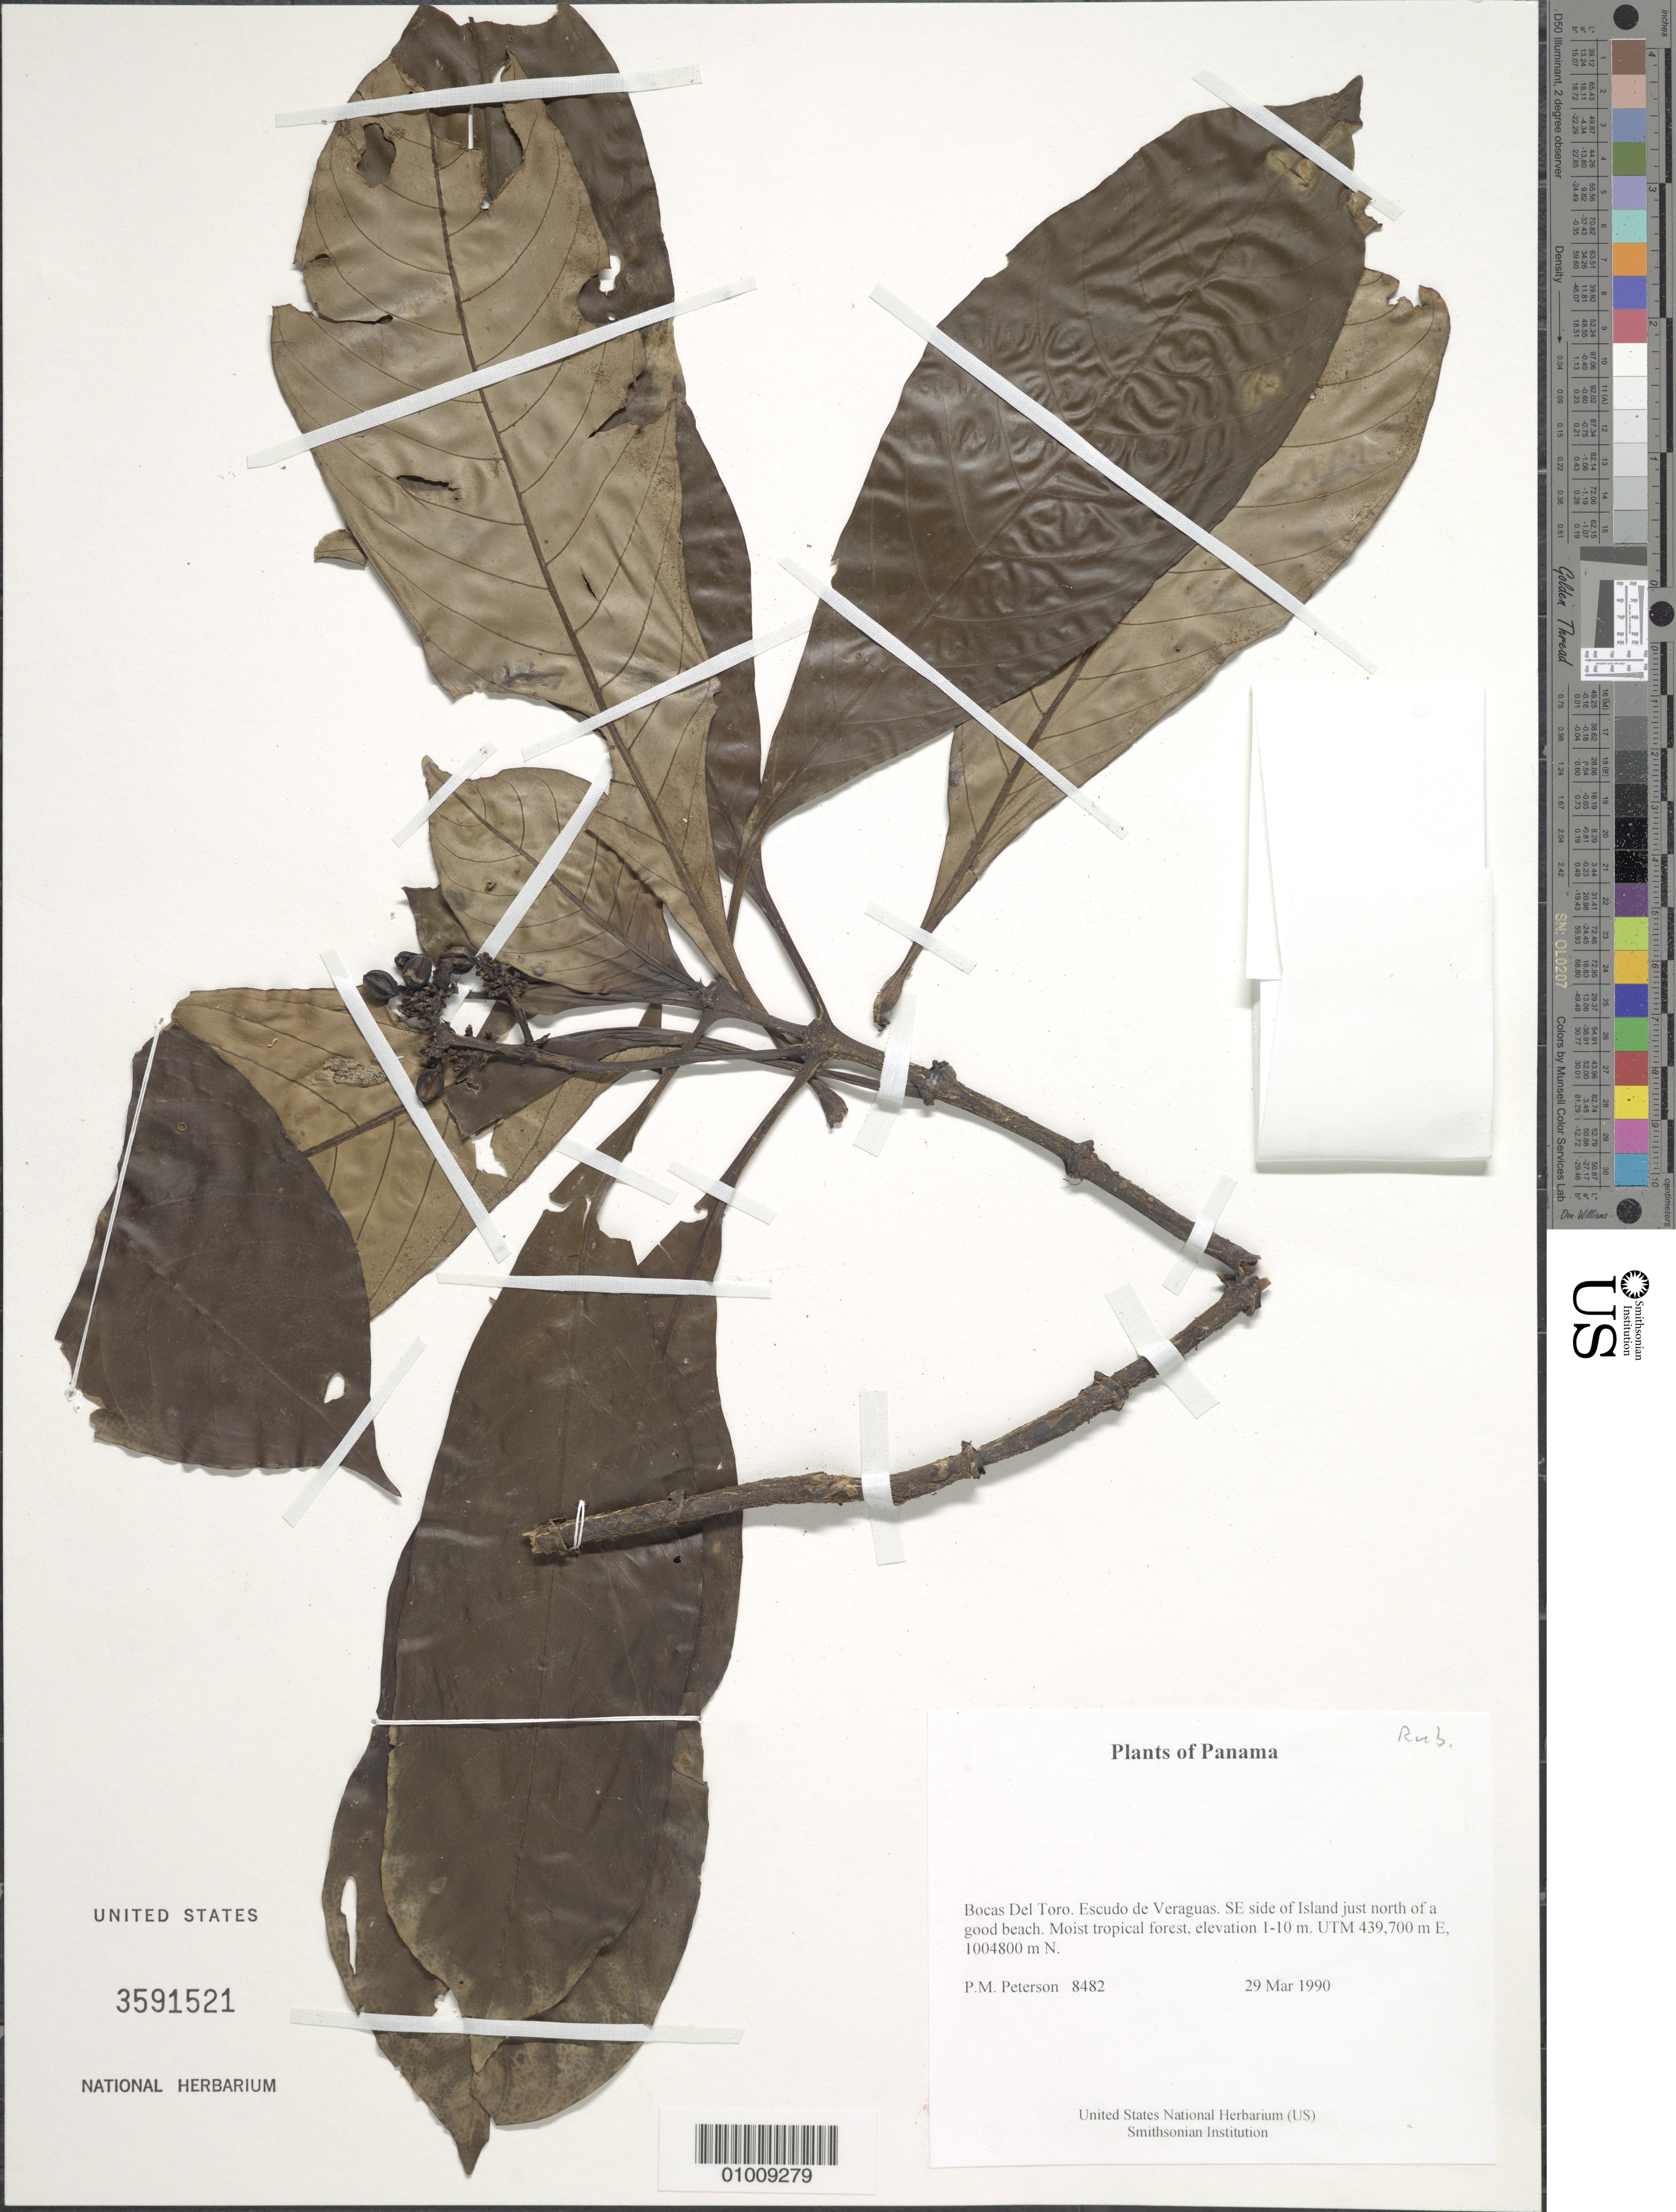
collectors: P. M. Peterson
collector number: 08482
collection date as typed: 29 Mar 1990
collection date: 1990-03-29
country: Panama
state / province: Bocas del Toro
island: Escudo de Veraguas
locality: SE side of Island just north of a good beach.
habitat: Moist tropical forest, elevation 1-10 m. UTM 439,700 m E, 1004800 m N.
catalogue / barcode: US 3591521